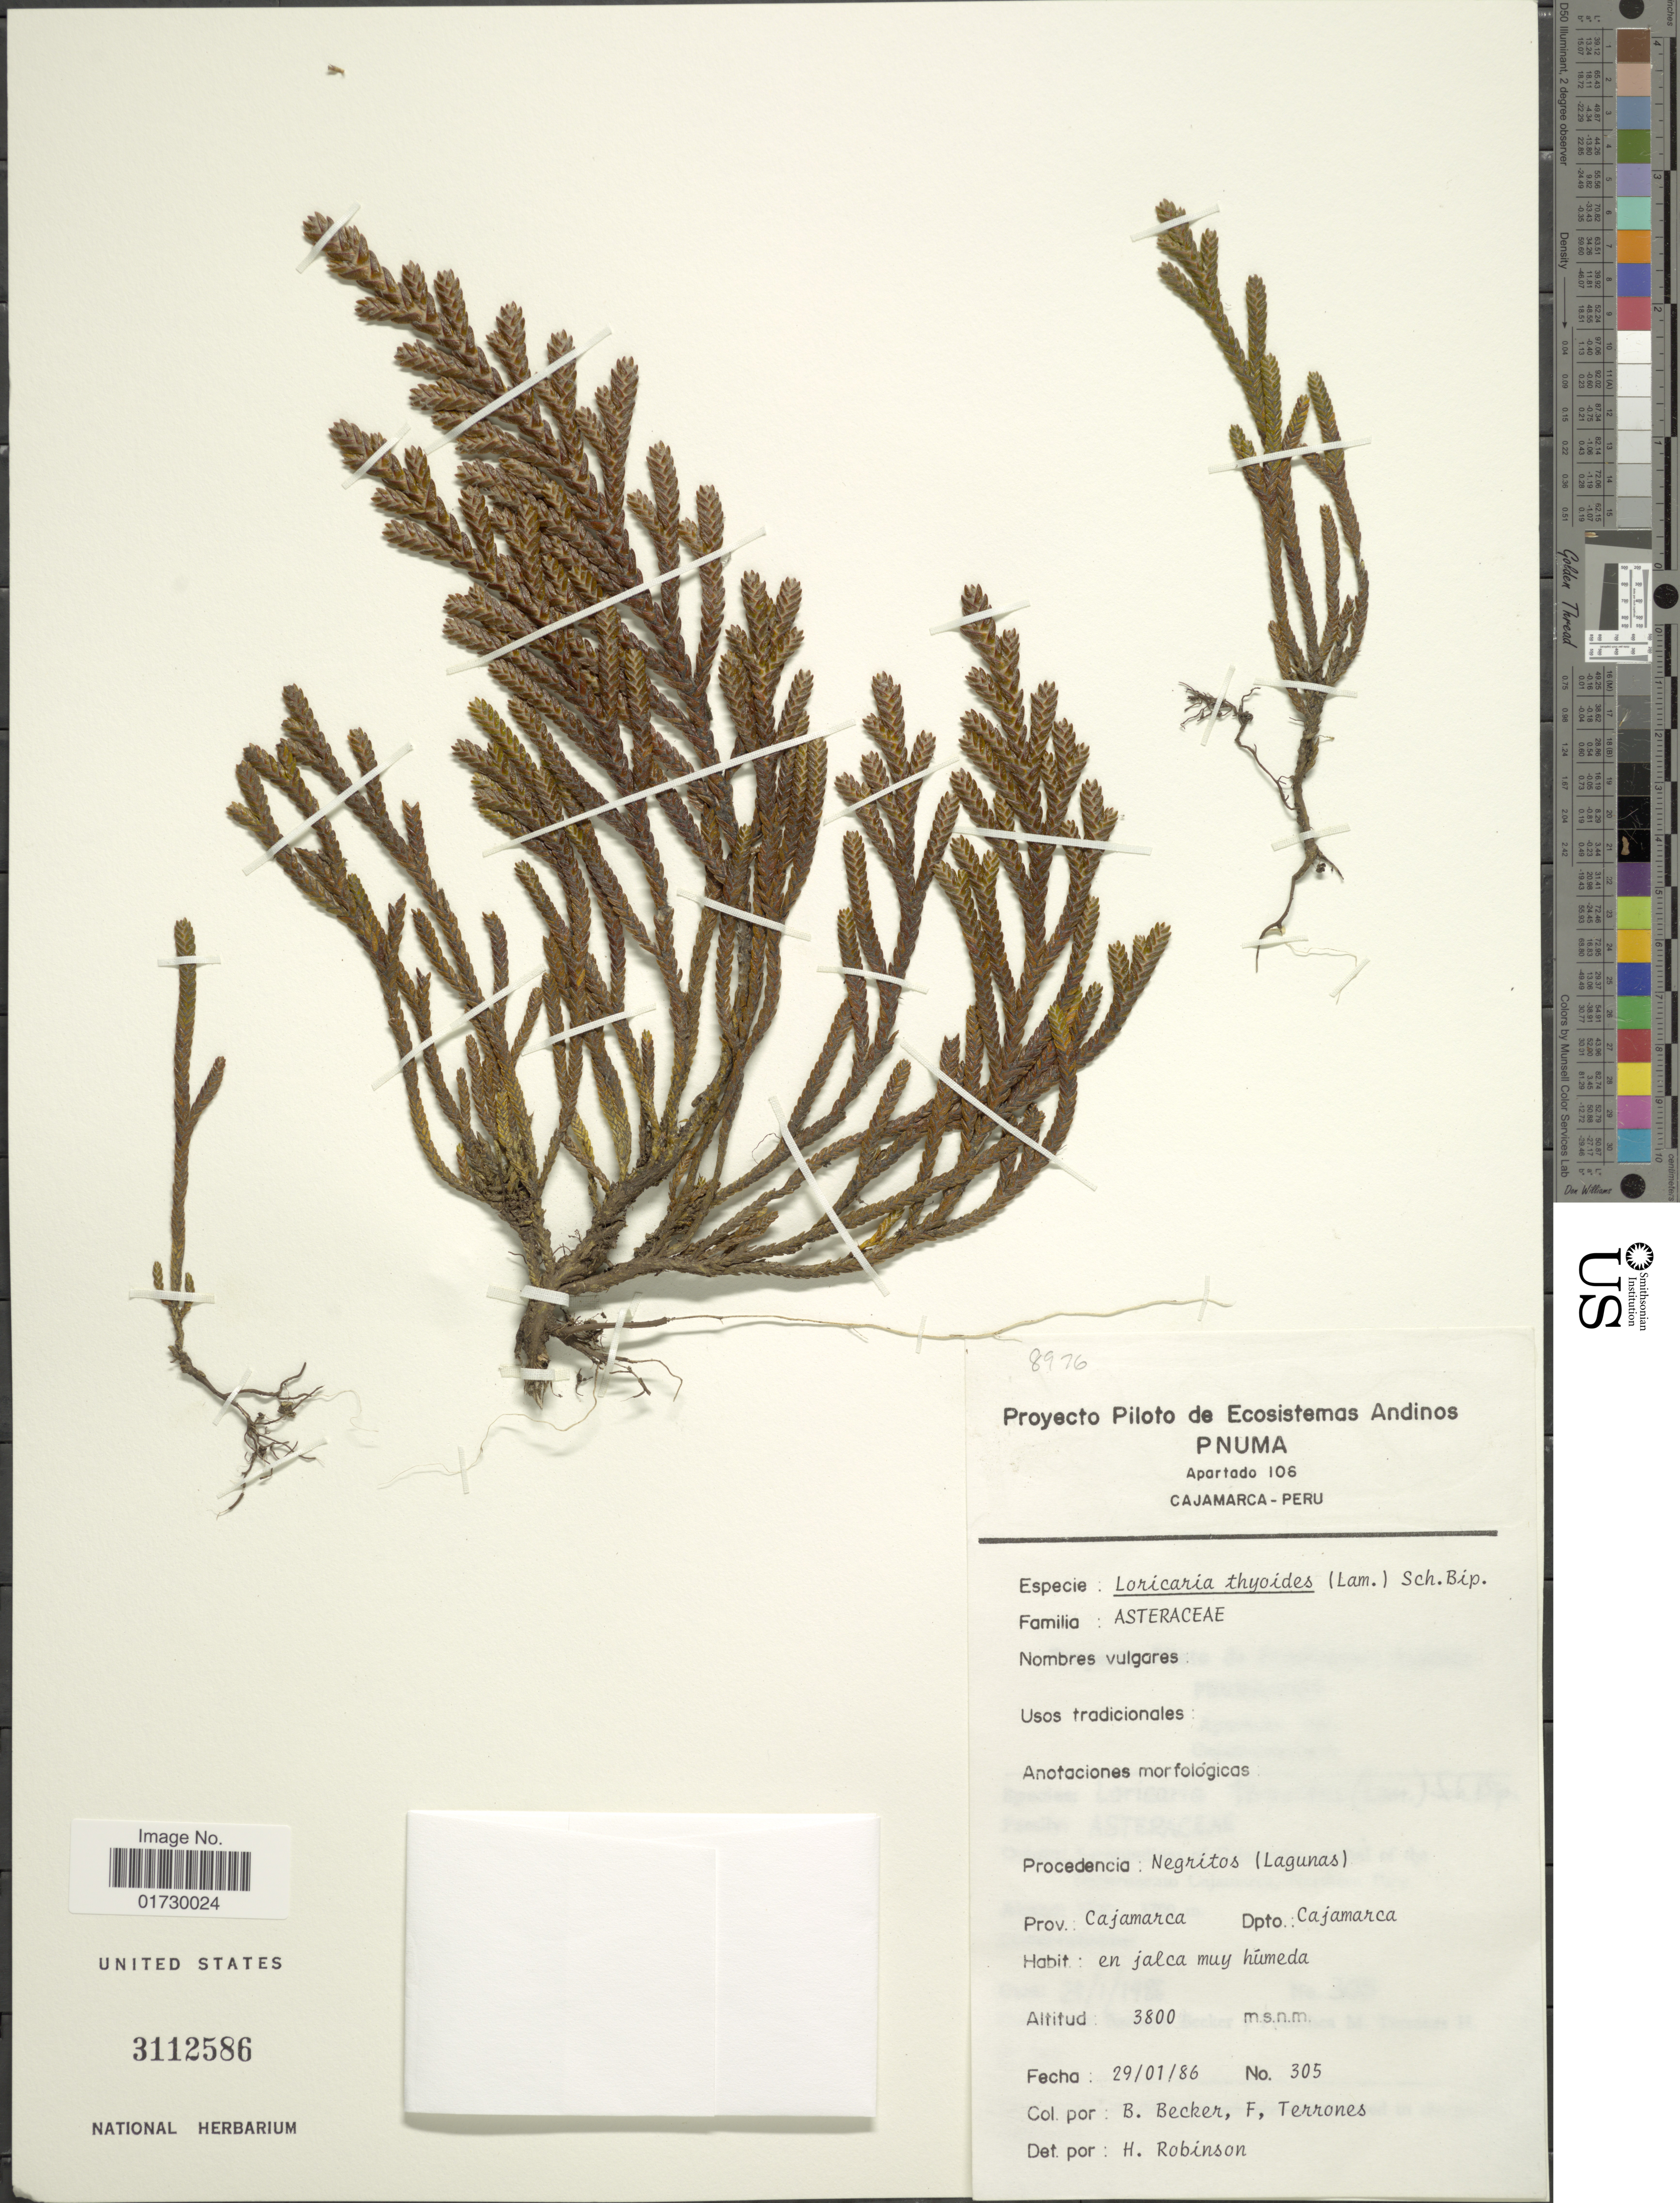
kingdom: Plantae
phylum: Tracheophyta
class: Magnoliopsida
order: Asterales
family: Asteraceae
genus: Loricaria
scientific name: Loricaria thuyoides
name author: (Lam.) Sch. Bip.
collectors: B. Becker & F. Terrones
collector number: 305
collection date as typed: Transcribed d/m/y: 29/1/86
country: Peru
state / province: Cajamarca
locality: Prov. Cajamarca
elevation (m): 3800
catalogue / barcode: US 3112586